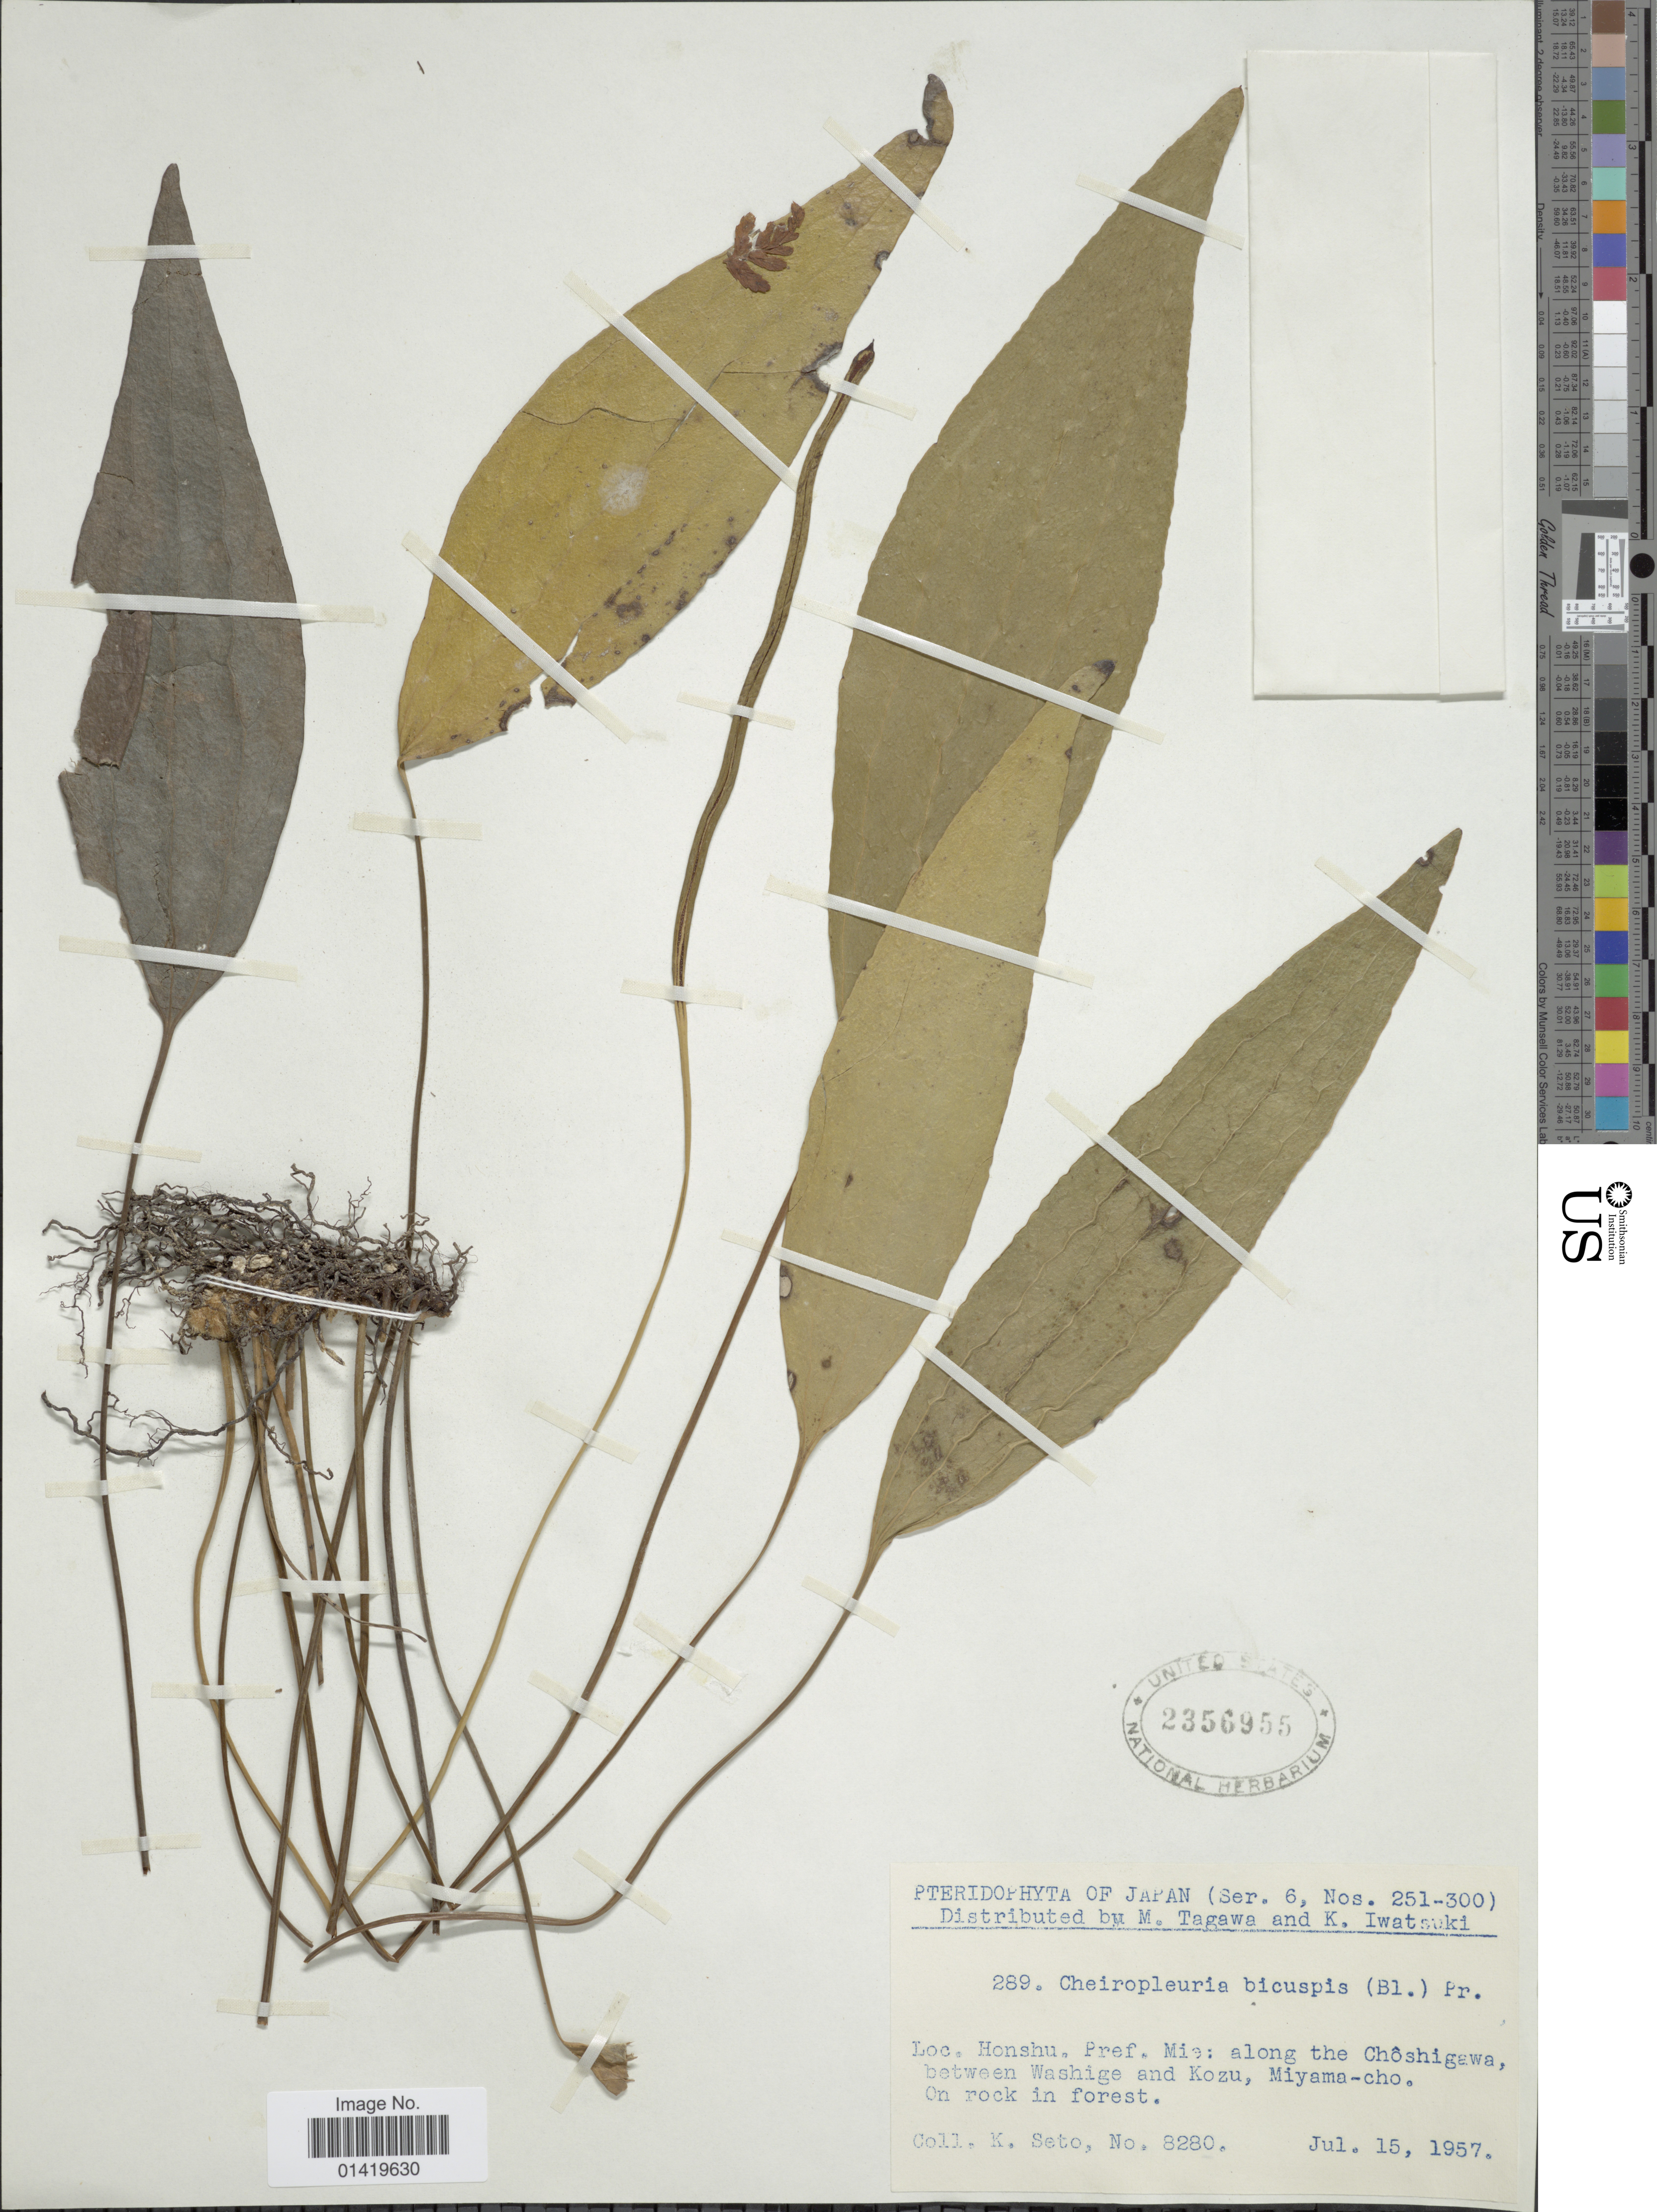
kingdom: Plantae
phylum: Tracheophyta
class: Polypodiopsida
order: Gleicheniales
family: Dipteridaceae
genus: Cheiropleuria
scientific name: Cheiropleuria bicuspis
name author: (Blume) C. Presl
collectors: K. Seto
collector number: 8280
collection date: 1957-07-15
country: Japan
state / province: Mie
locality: Honshu. Pref. Mie: along the Chôshigawa, between Washige and Kozu, Miyama-cho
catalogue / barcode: US 2356955